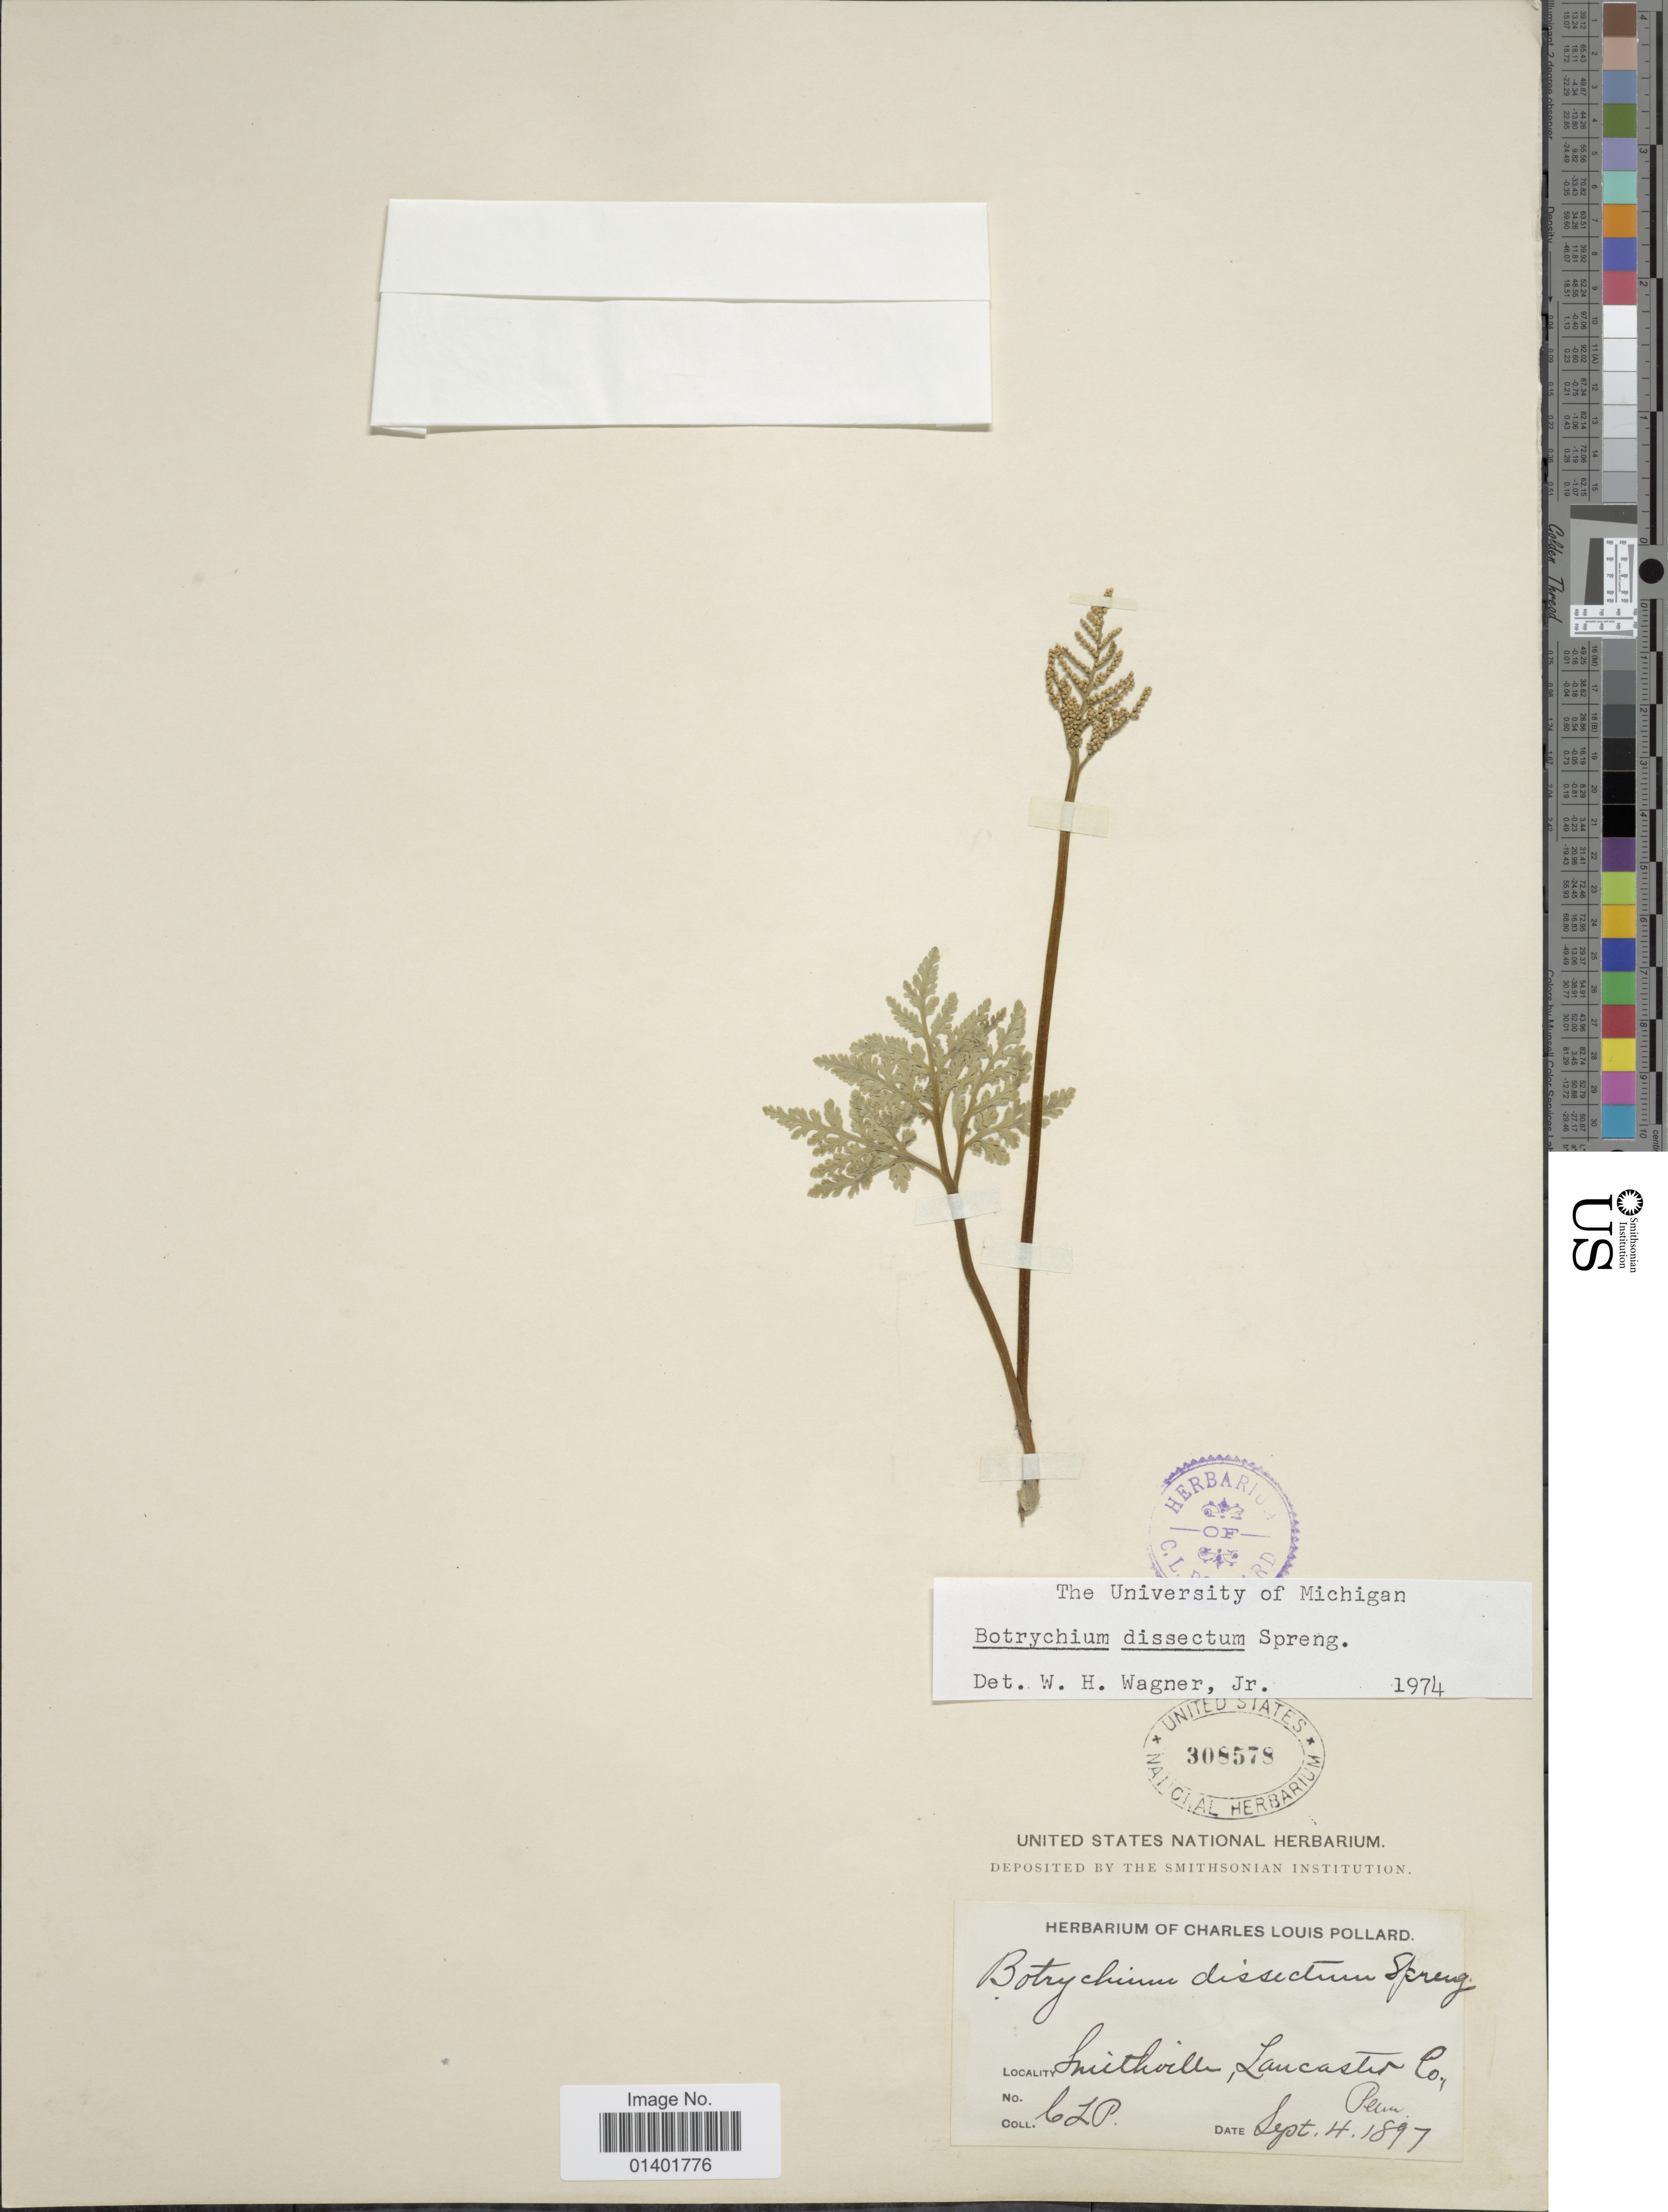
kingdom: Plantae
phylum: Tracheophyta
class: Polypodiopsida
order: Ophioglossales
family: Ophioglossaceae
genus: Botrychium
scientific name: Botrychium dissectum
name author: Spreng.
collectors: C. L. Pollard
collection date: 1897-09-04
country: United States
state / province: Pennsylvania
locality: Smithville, Laucaster Co.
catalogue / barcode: US 308578